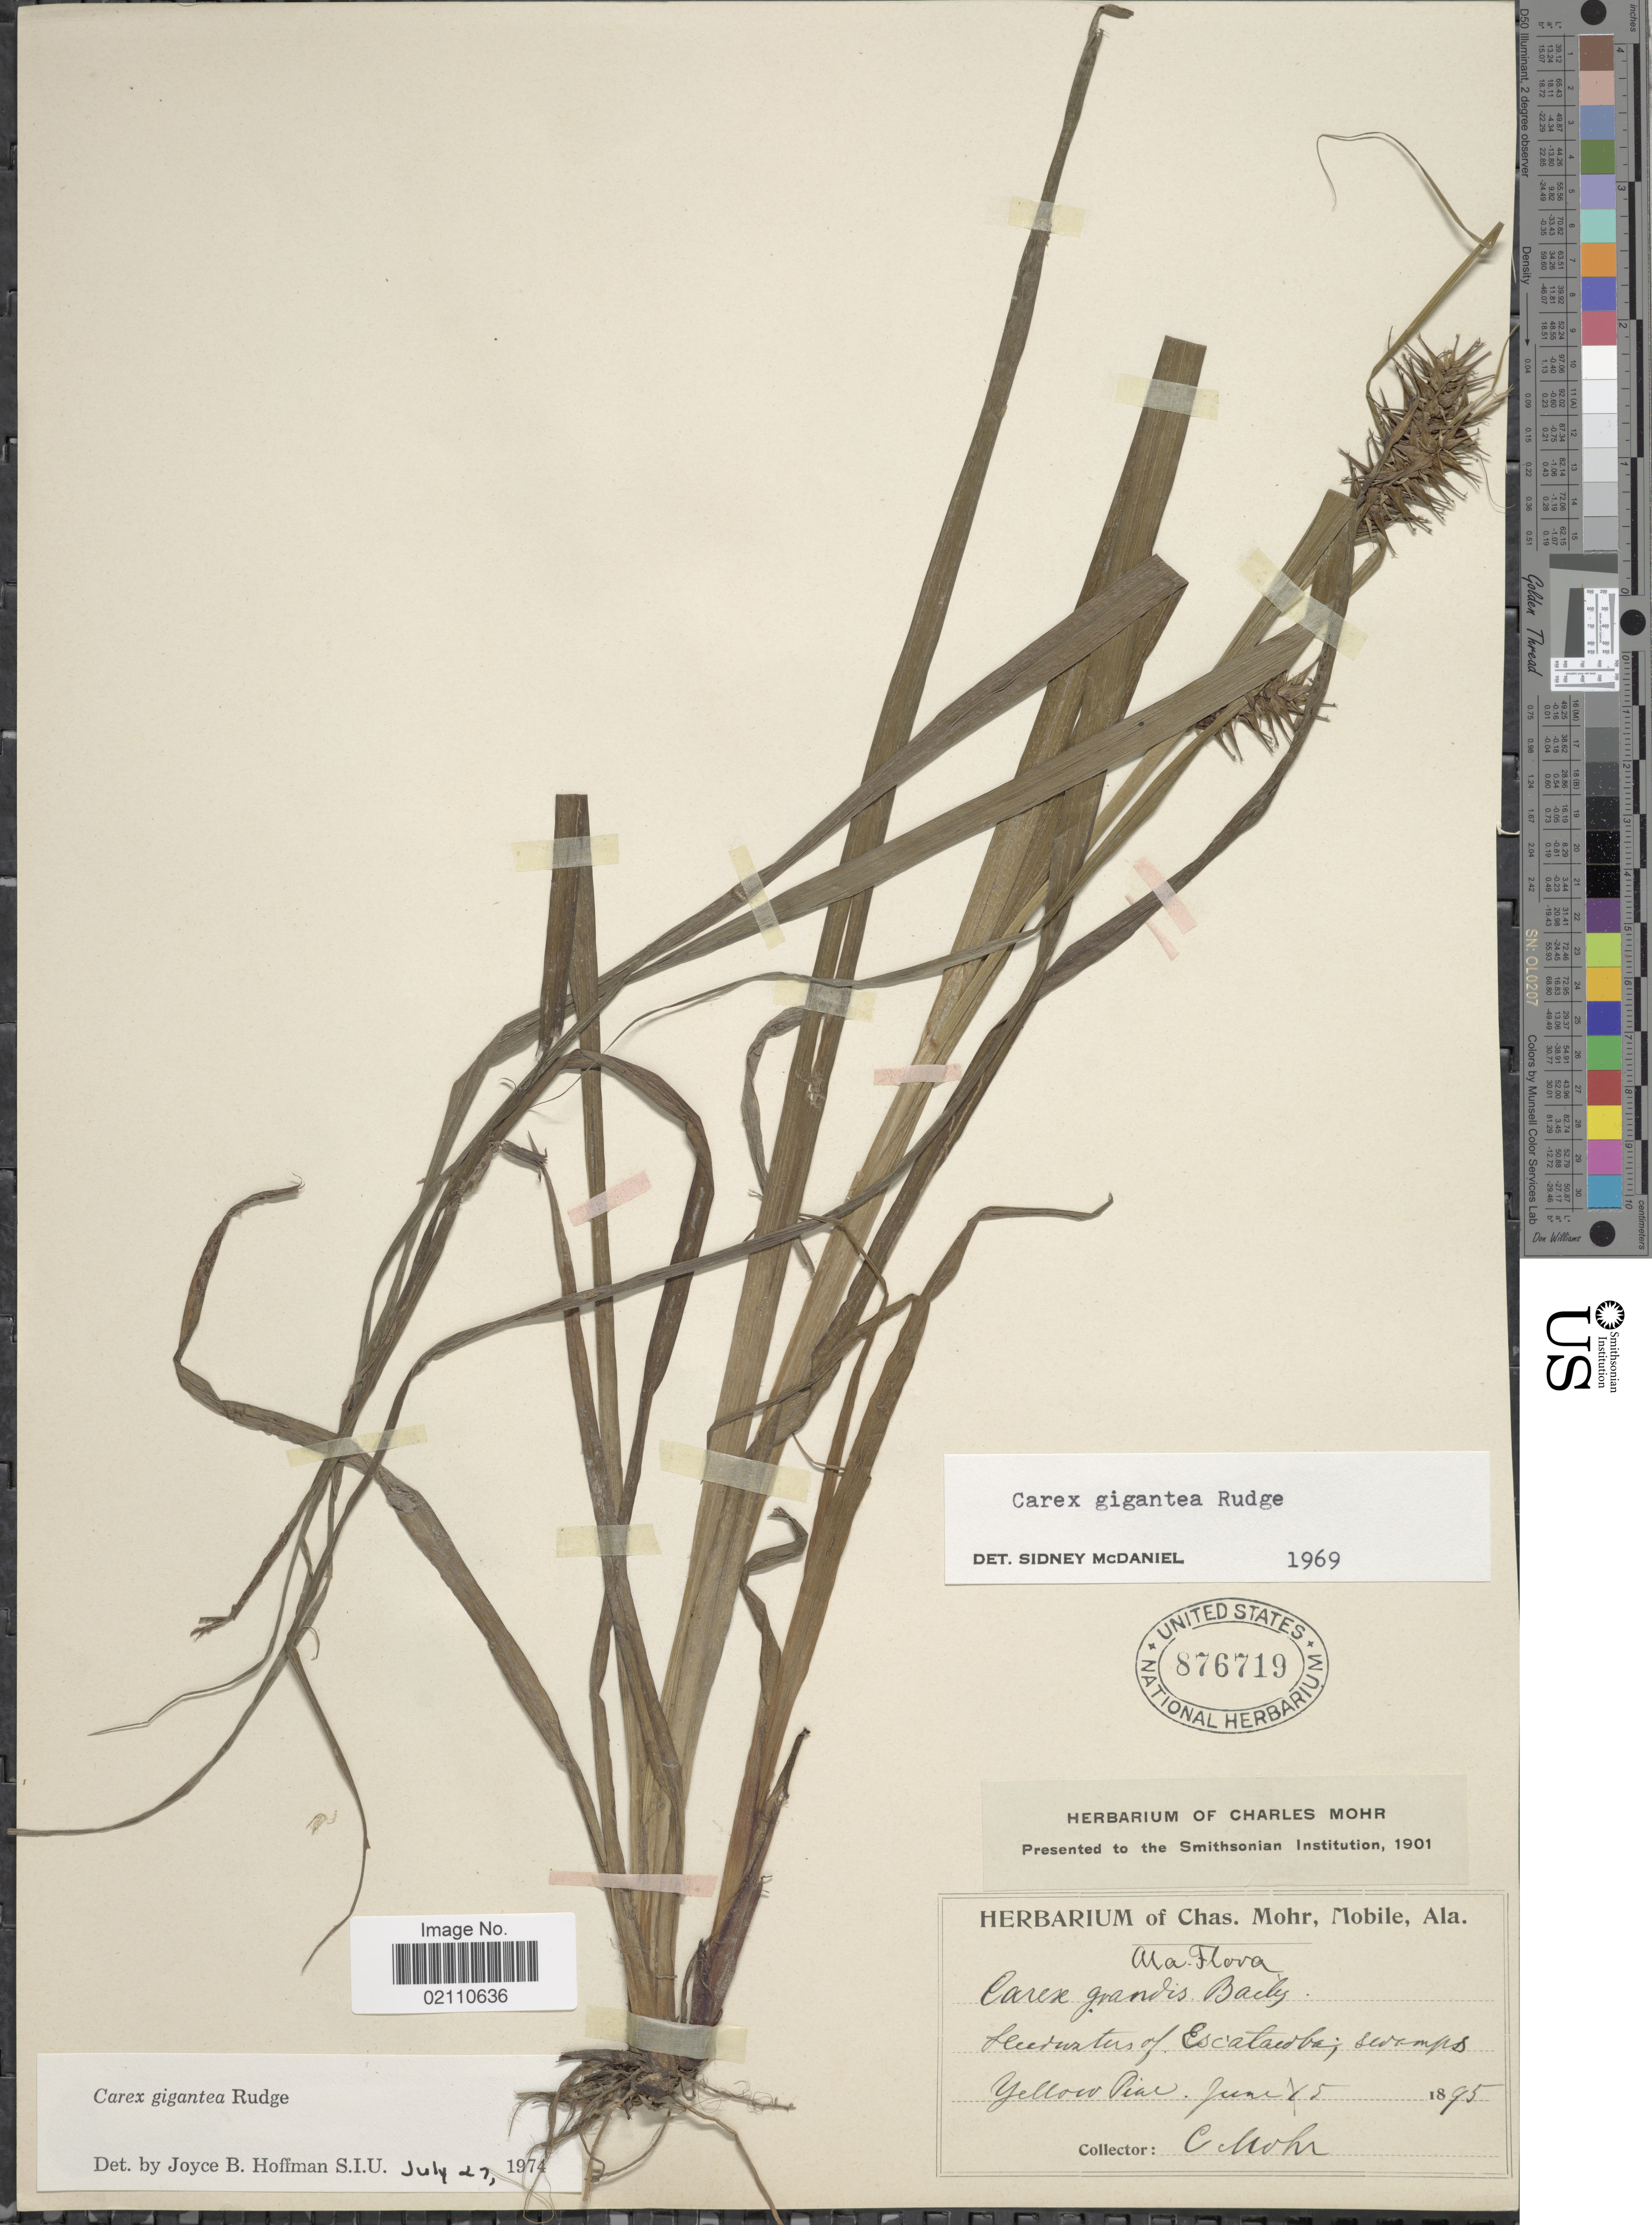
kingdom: Plantae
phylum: Tracheophyta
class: Liliopsida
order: Poales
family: Cyperaceae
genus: Carex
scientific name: Carex gigantea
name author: Rudge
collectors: C. T. Mohr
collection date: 1895-06-15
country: United States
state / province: Alabama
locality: Yellow Pine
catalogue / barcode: US 876719